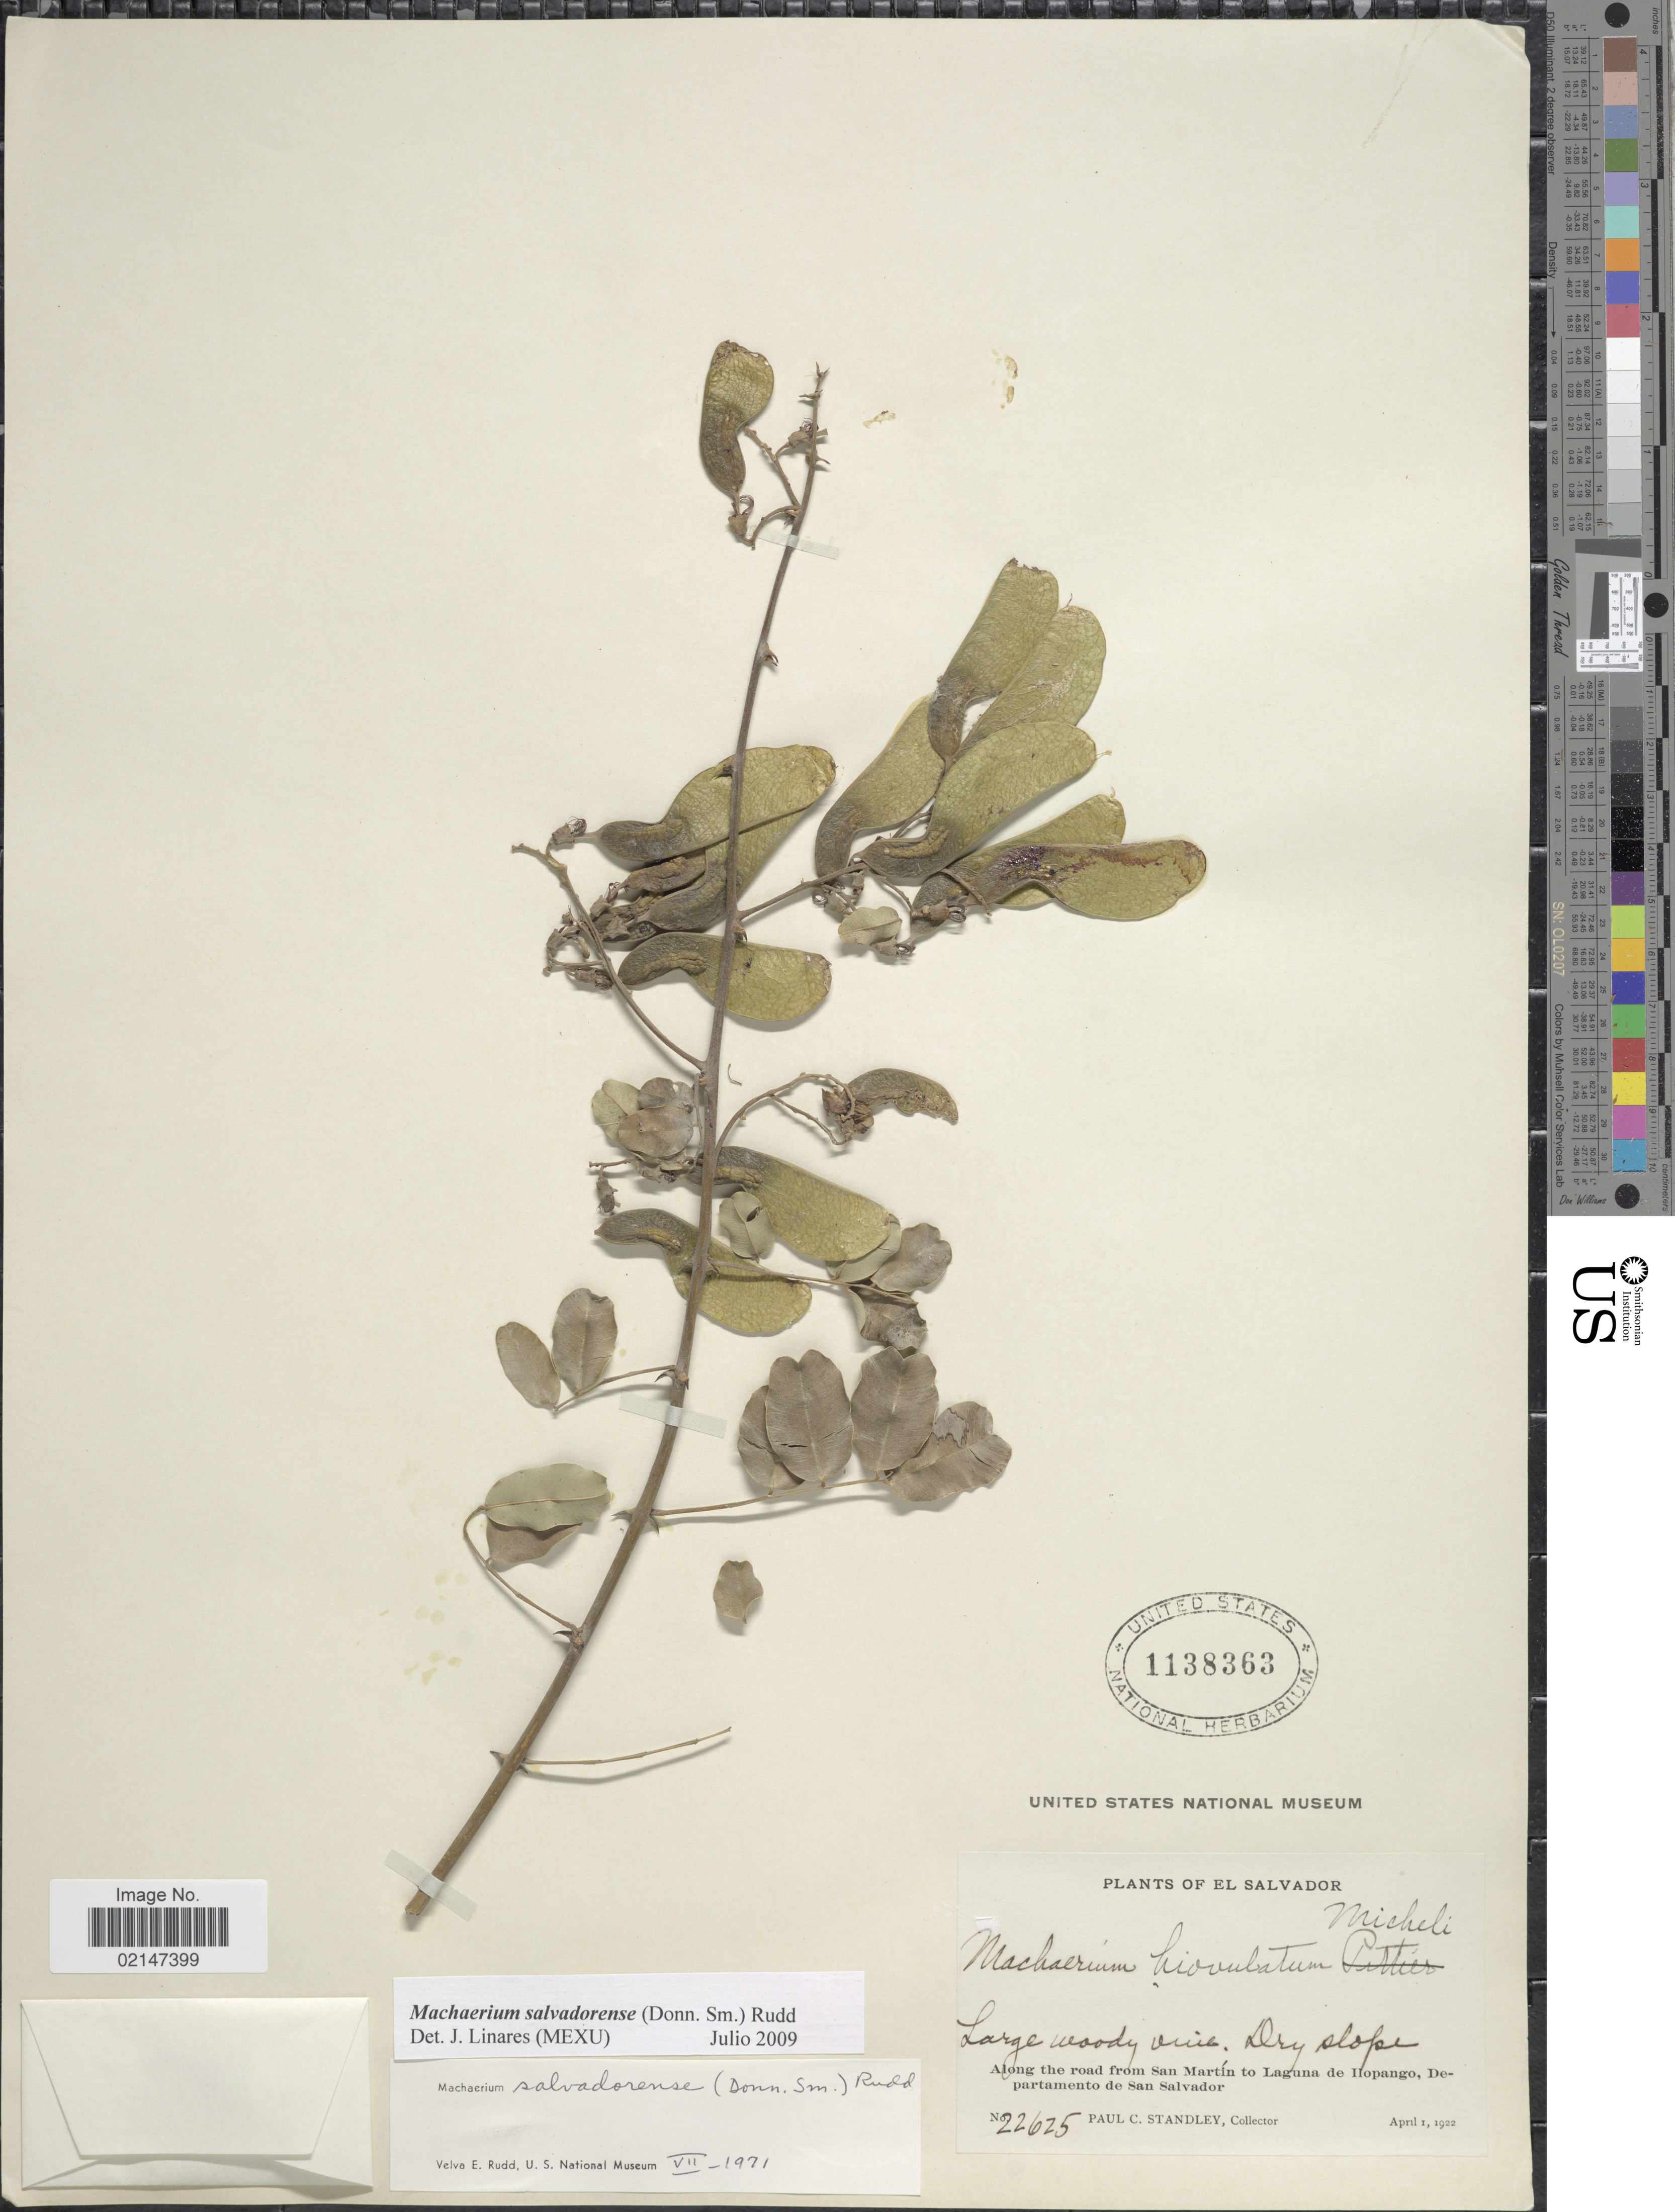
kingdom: Plantae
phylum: Tracheophyta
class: Magnoliopsida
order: Fabales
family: Fabaceae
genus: Machaerium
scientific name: Machaerium salvadorense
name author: (Donn. Sm.) Rudd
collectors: P. C. Standley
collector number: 22625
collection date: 1922-04-01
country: El Salvador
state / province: San Salvador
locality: Dry slope, Along the road from San Martin to Laguna de Hopango, Departamento de San Salvador.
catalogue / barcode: US 1138363